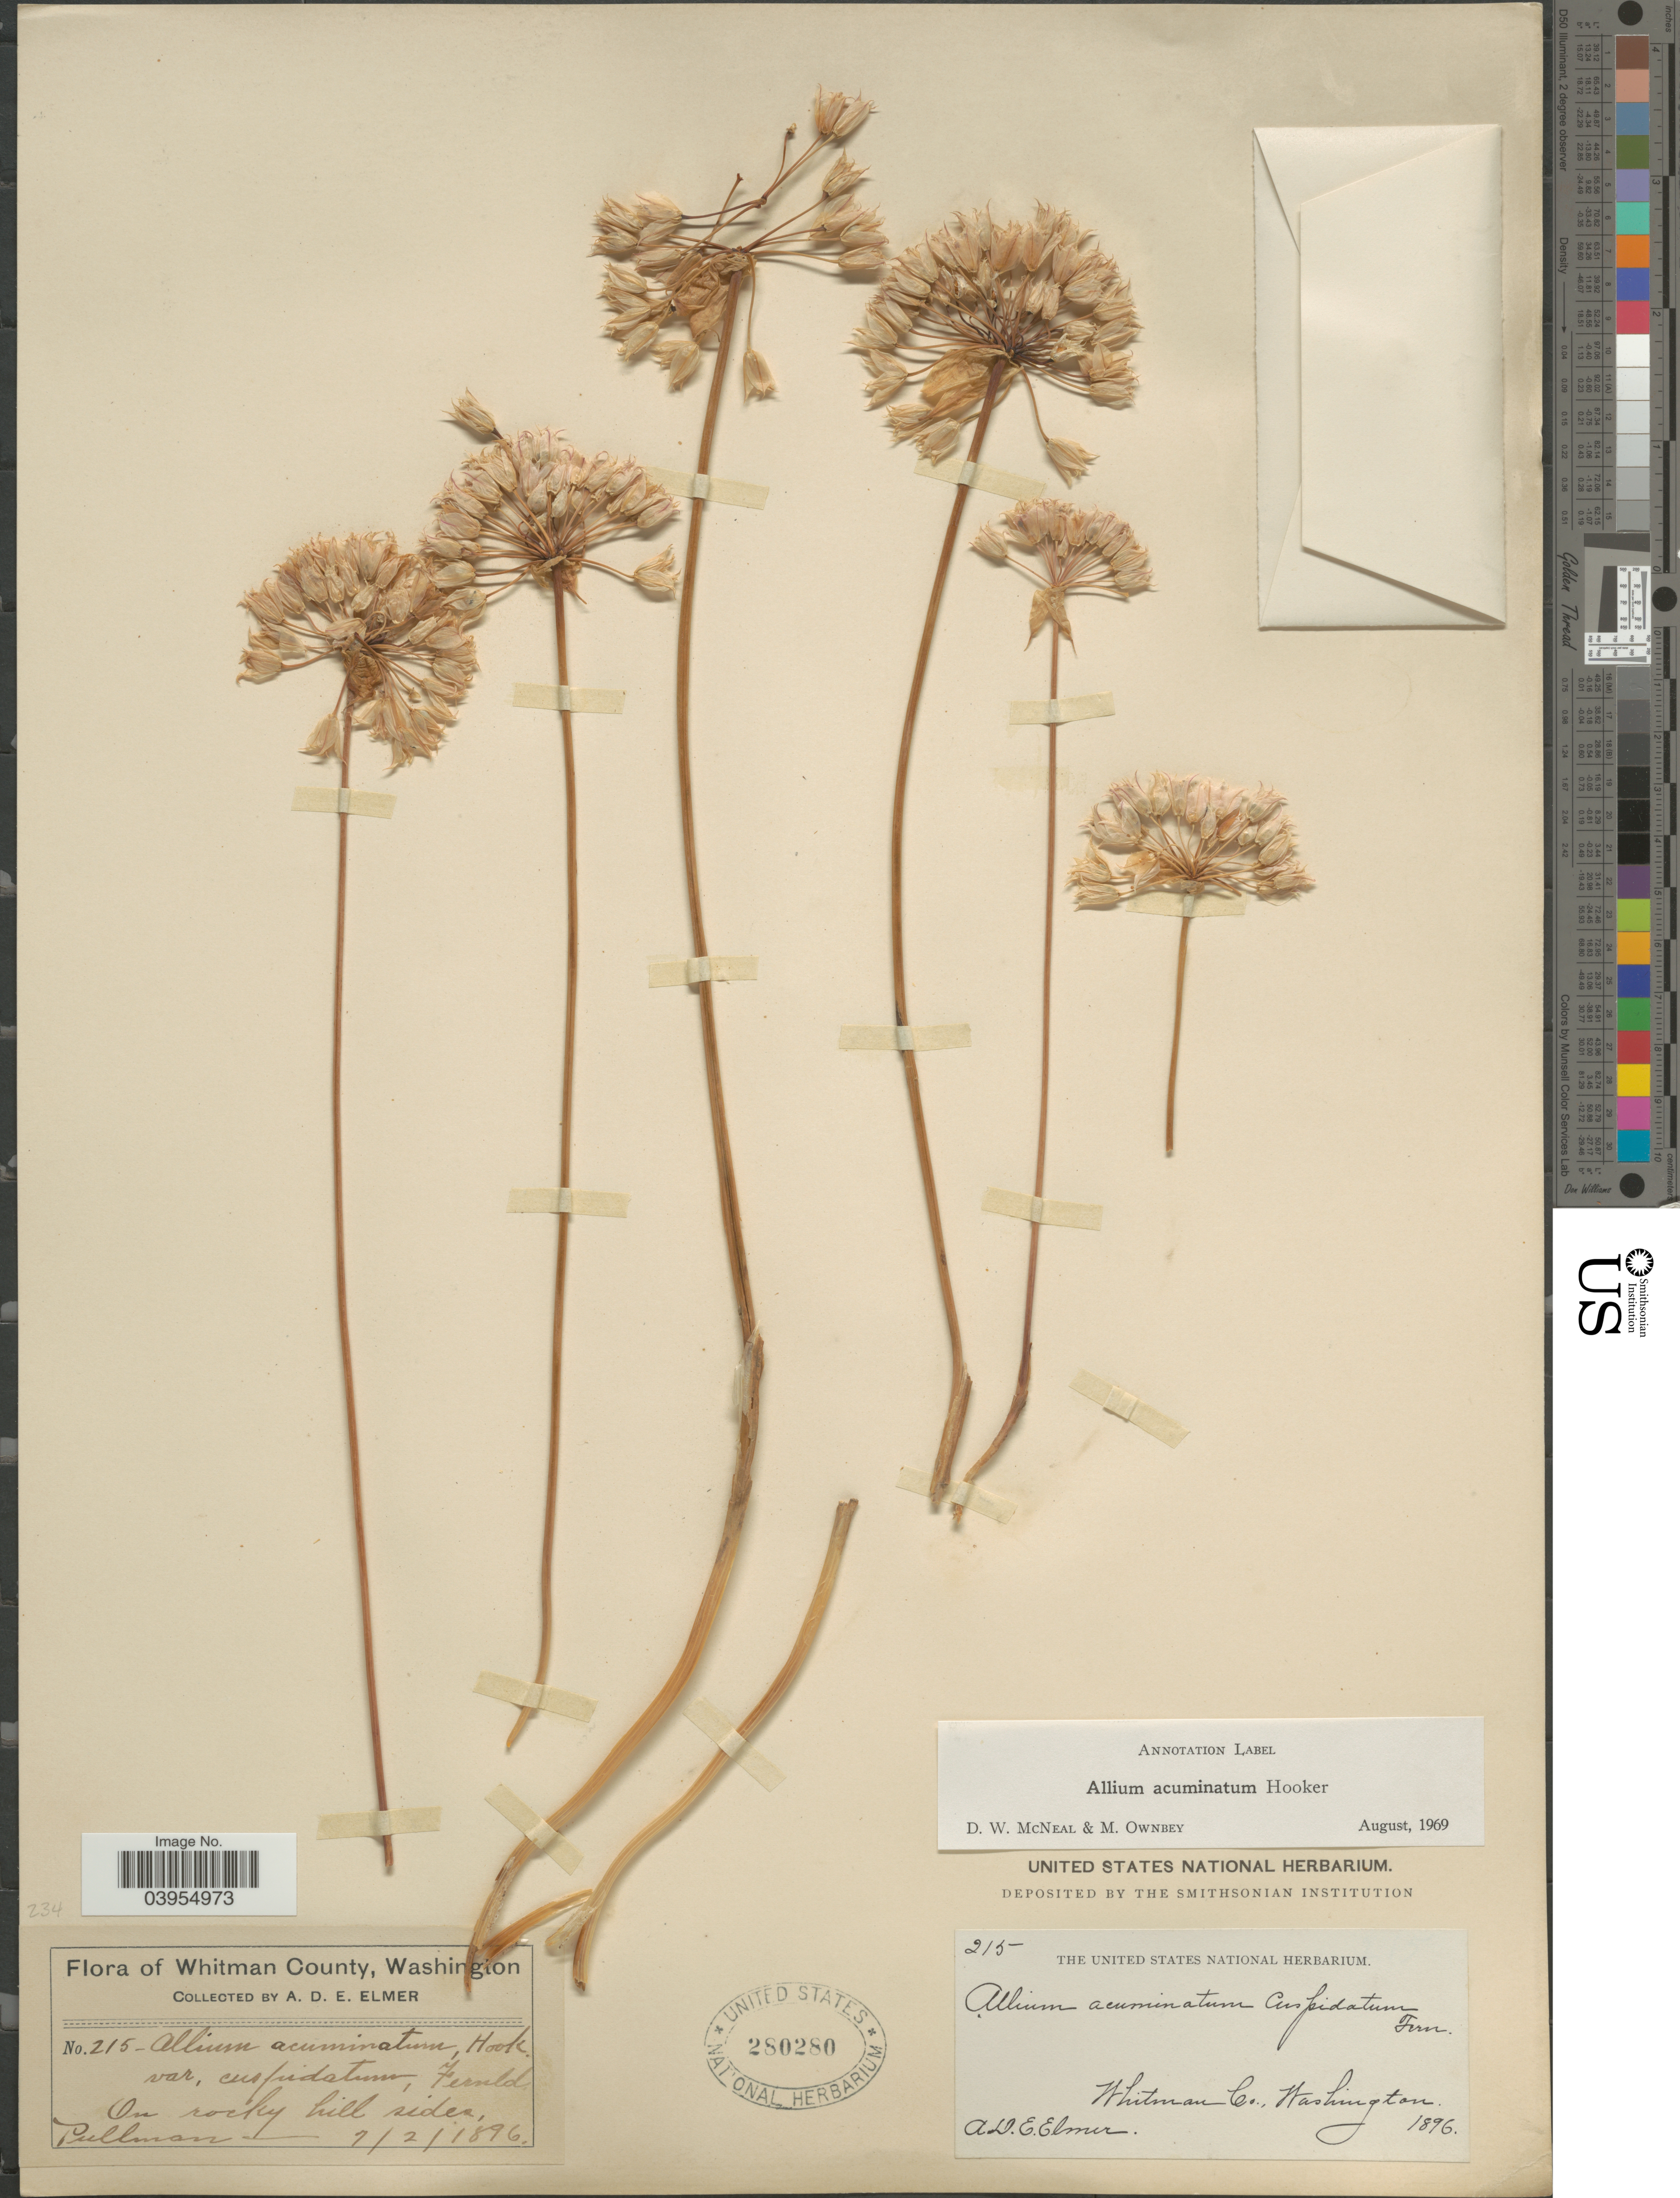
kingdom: Plantae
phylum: Tracheophyta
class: Liliopsida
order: Asparagales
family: Amaryllidaceae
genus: Allium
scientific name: Allium acuminatum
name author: Hook.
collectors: A. D. E. Elmer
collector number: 215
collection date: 1896-07-02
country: United States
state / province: Washington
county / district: Whitman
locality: Whitman County. On rocky hill sides, Pullman.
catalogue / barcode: US 280280